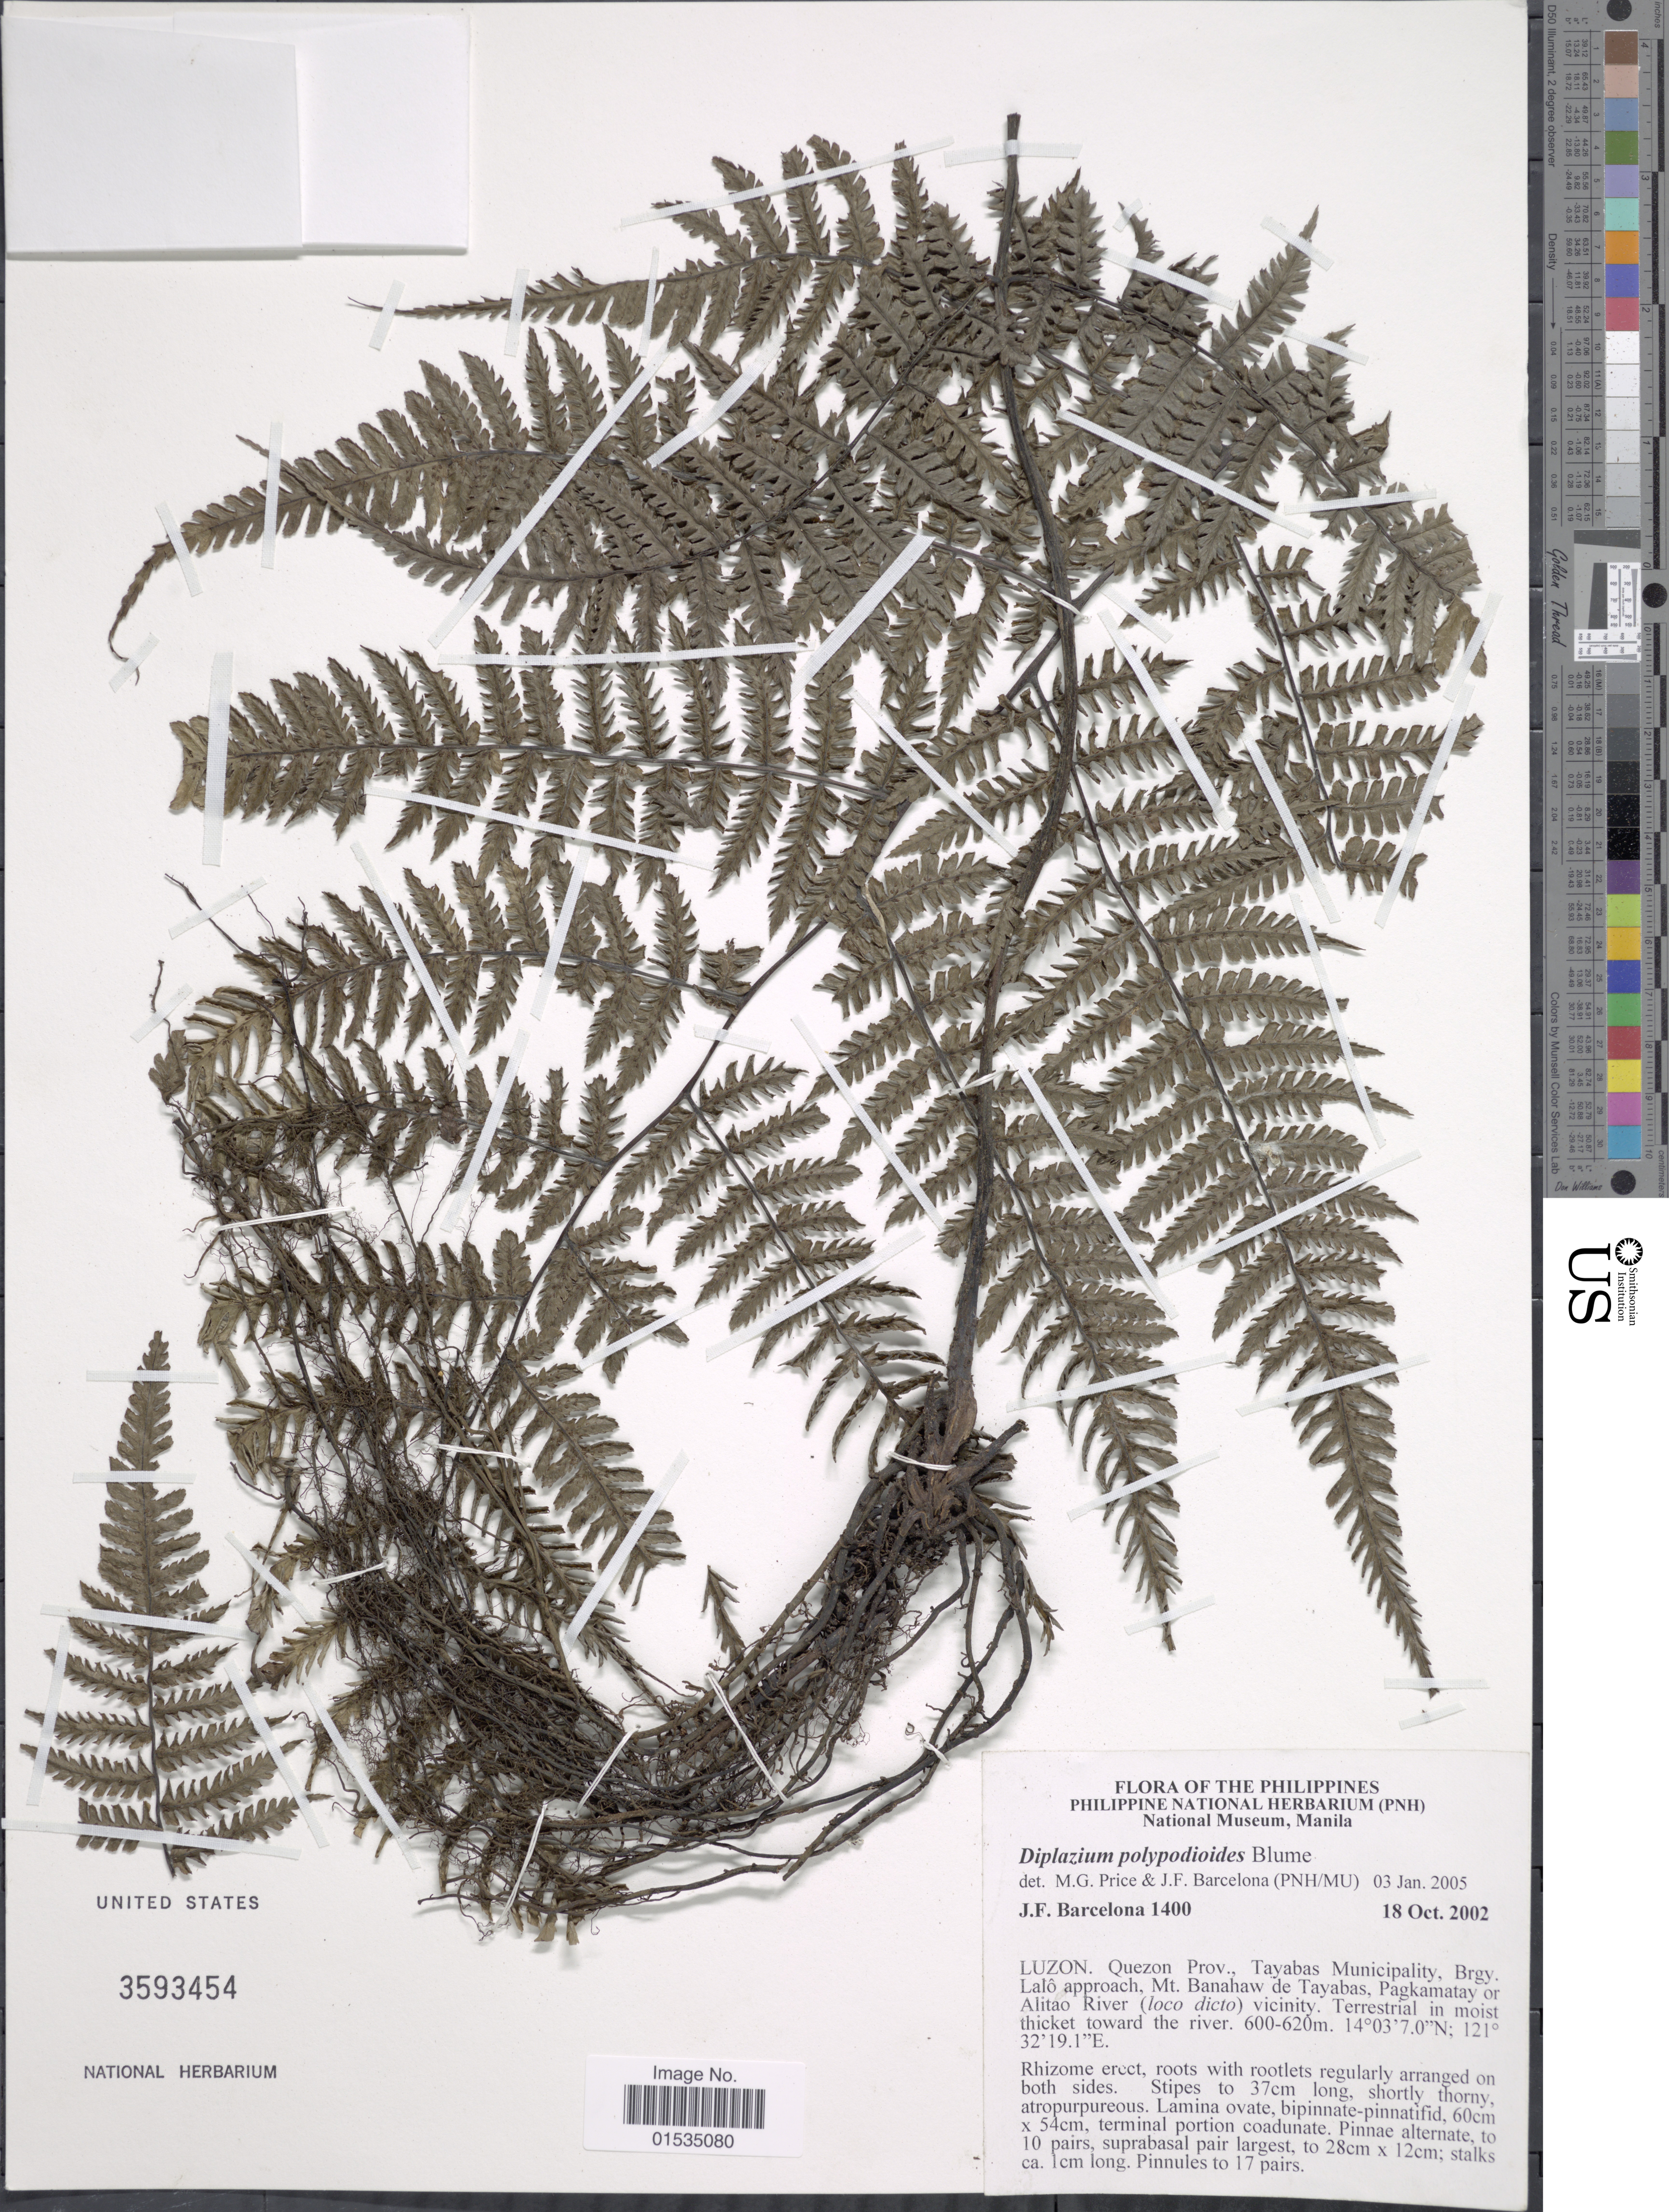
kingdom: Plantae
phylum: Tracheophyta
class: Polypodiopsida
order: Polypodiales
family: Athyriaceae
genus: Diplazium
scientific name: Diplazium polypodioides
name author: Blume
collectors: J. F. Barcelona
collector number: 1400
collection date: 2002-10-18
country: Philippines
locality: Luzon, Quezon Prov., Tayabas Municpality, Brgy, Lalo approach, Mt. Banahaw de Tayabas, Pagkamatay or Alitao River vicinity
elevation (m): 600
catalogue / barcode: US 3593454